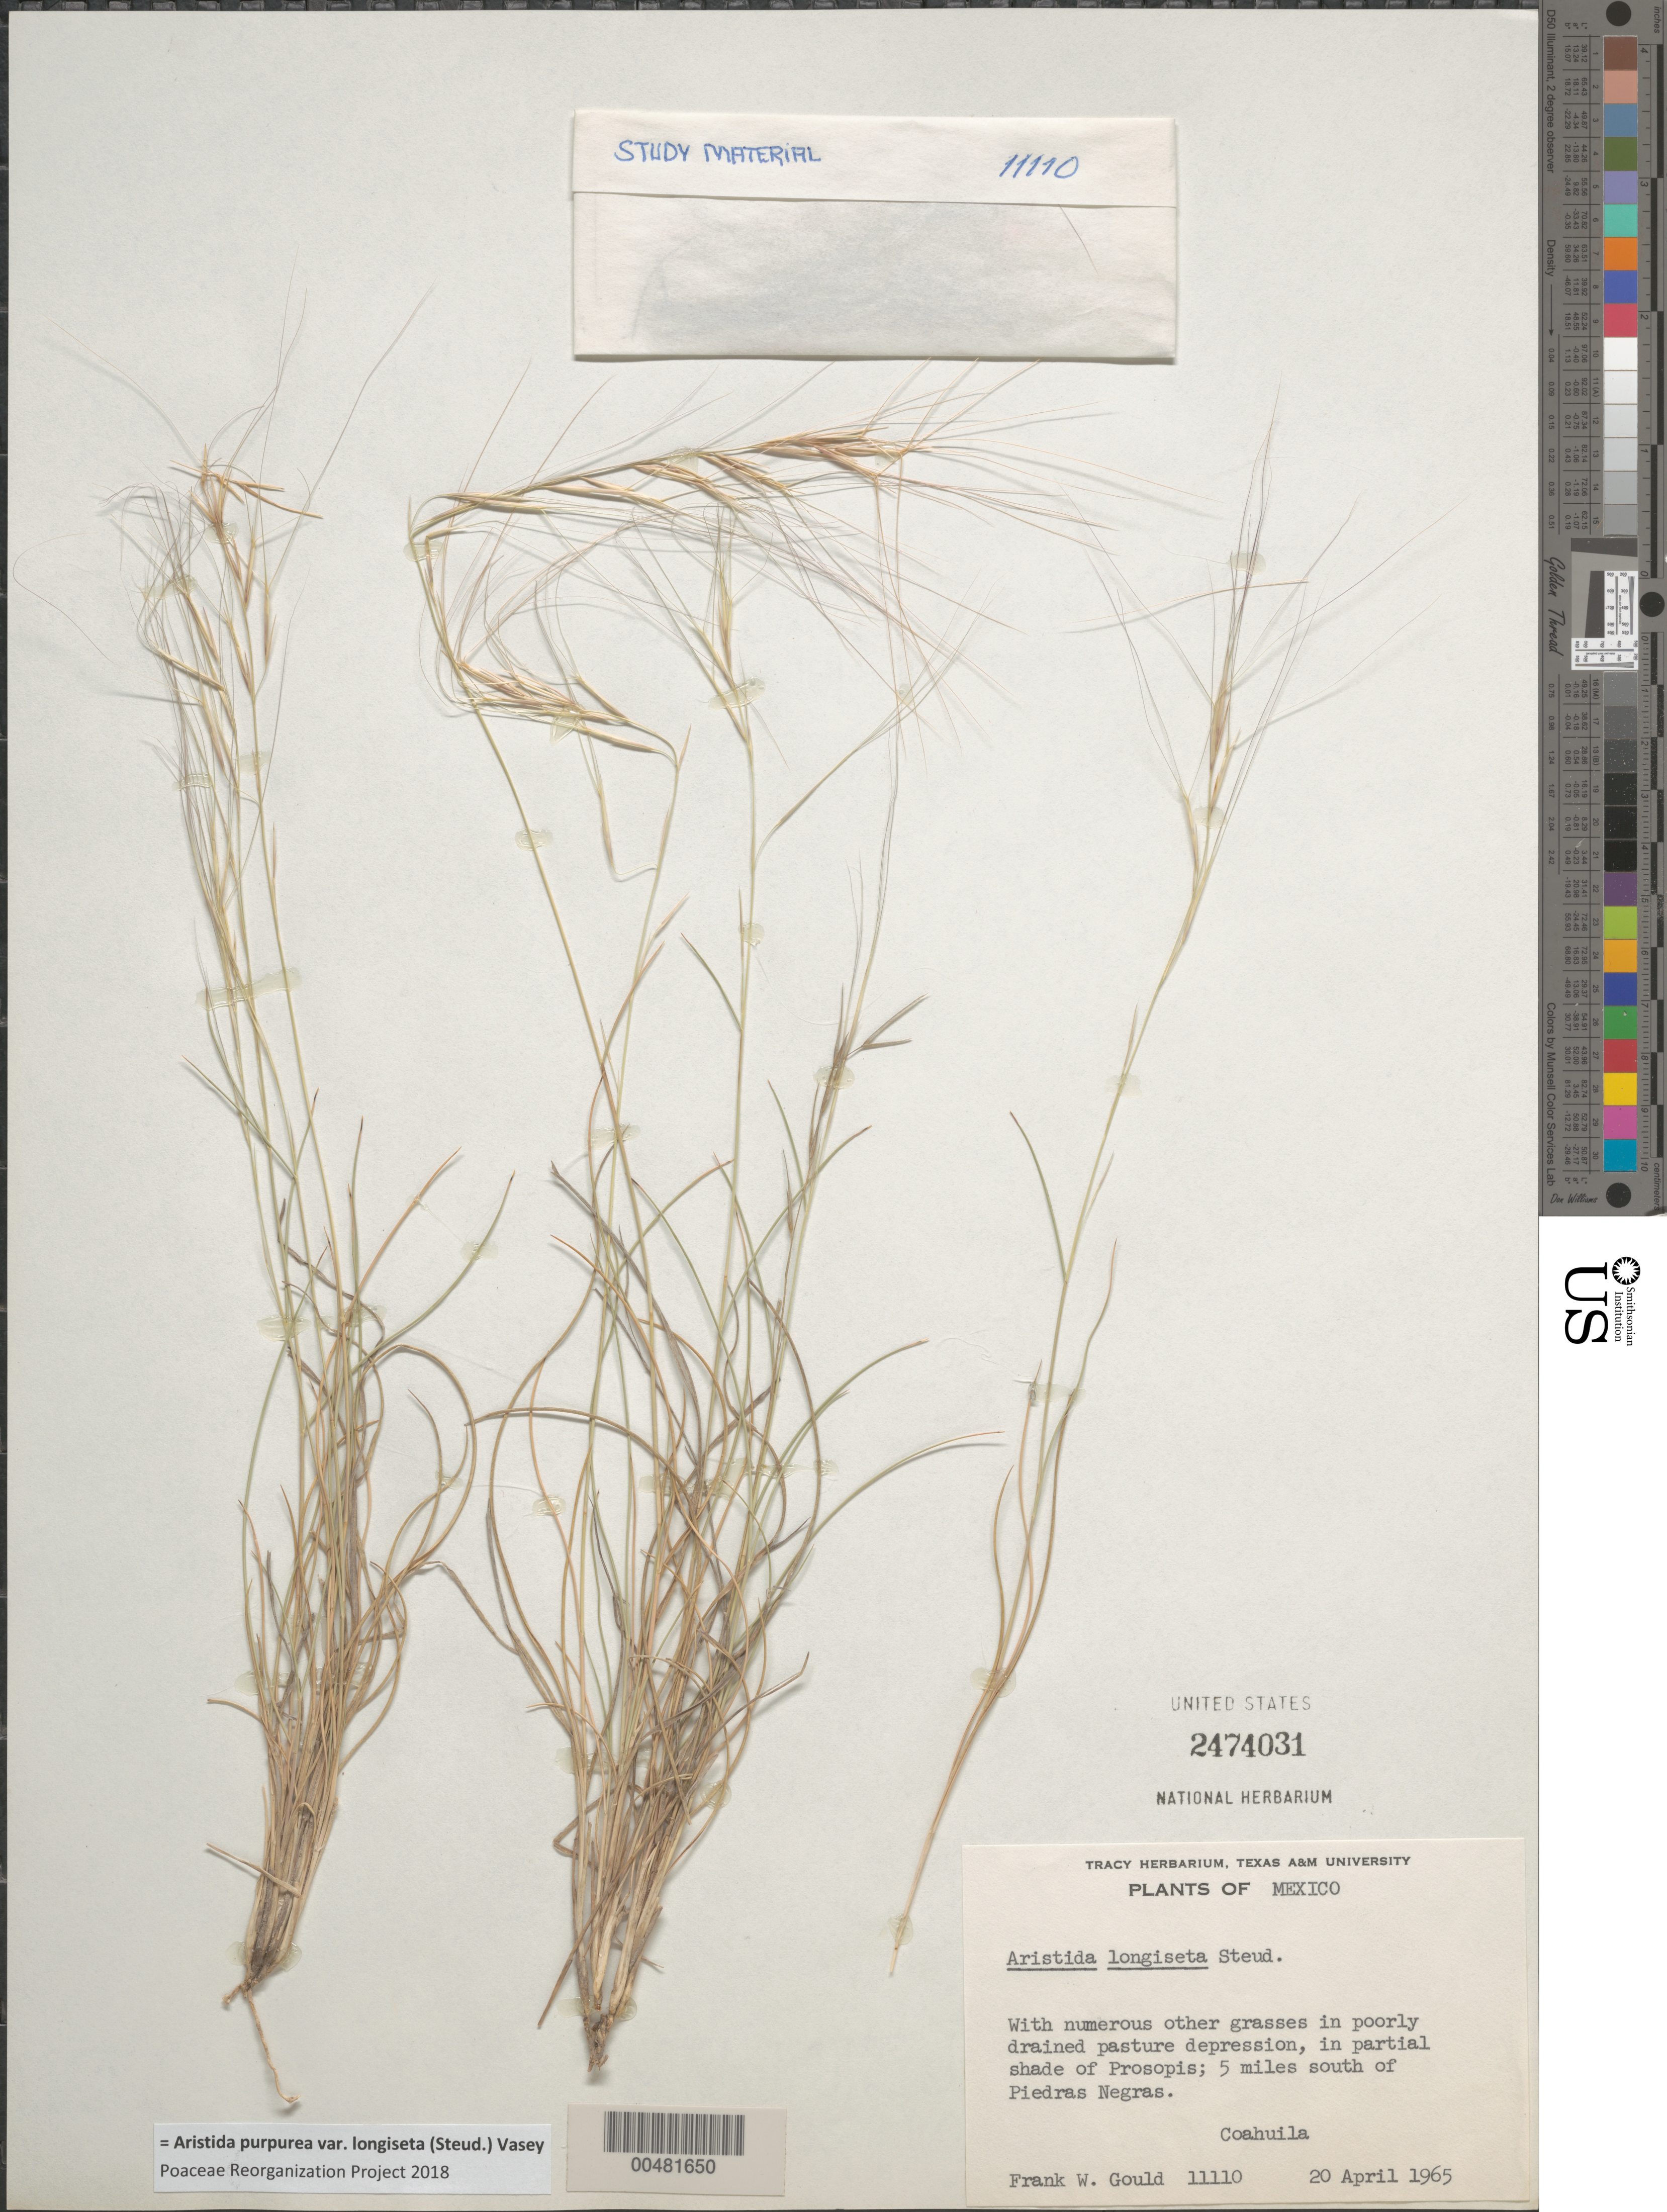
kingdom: Plantae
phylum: Tracheophyta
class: Liliopsida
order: Poales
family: Poaceae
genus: Aristida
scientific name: Aristida purpurea var. longiseta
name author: (Steud.) Vasey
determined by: Poaceae Reorganization Project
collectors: F. W. Gould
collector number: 11110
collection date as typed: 20 Apr 1965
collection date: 1965-04-20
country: Mexico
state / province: Coahuila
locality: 5 mi S of Piedras Negras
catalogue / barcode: US 2474031